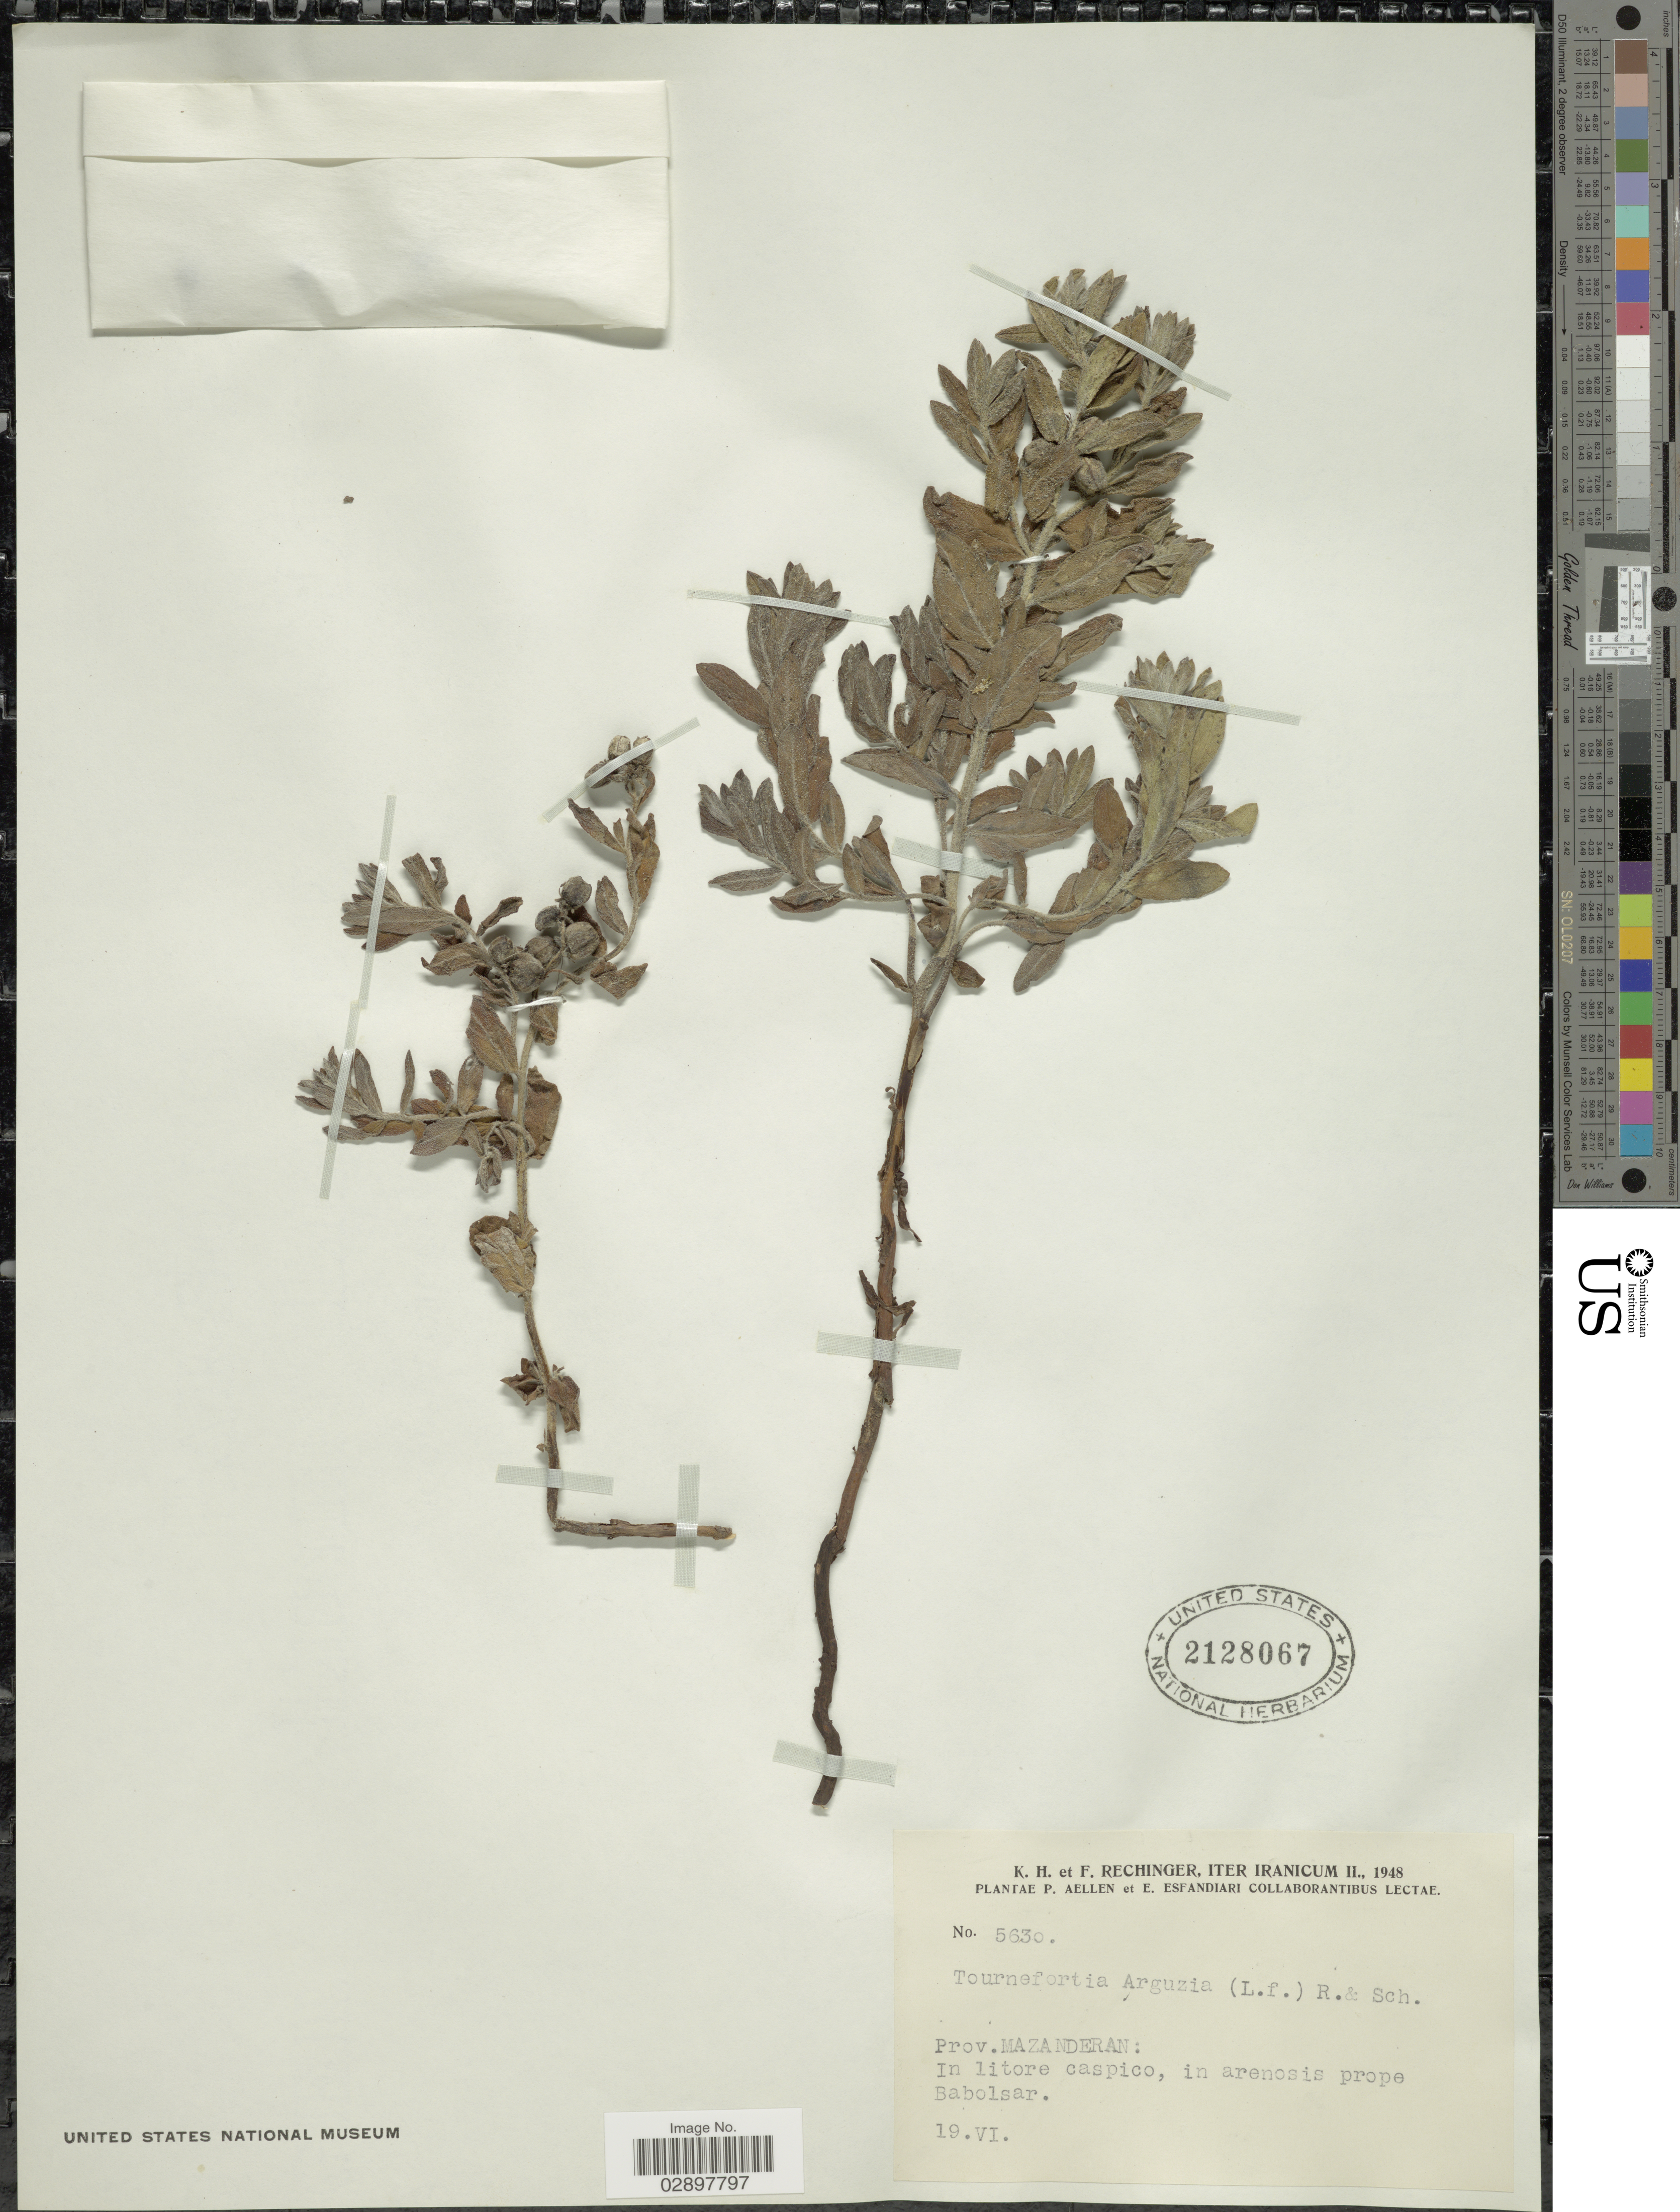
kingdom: Plantae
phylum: Tracheophyta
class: Magnoliopsida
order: Boraginales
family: Heliotropiaceae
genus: Tournefortia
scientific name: Tournefortia arguzia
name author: Roem. & Schult.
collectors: K. H. Rechinger & F. Rechinger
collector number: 5630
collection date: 1948-06-19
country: Iran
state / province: Mazandaran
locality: Prov. Mazanderan: In litore caspico, in arenosis prope Babolsar.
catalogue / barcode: US 2128067